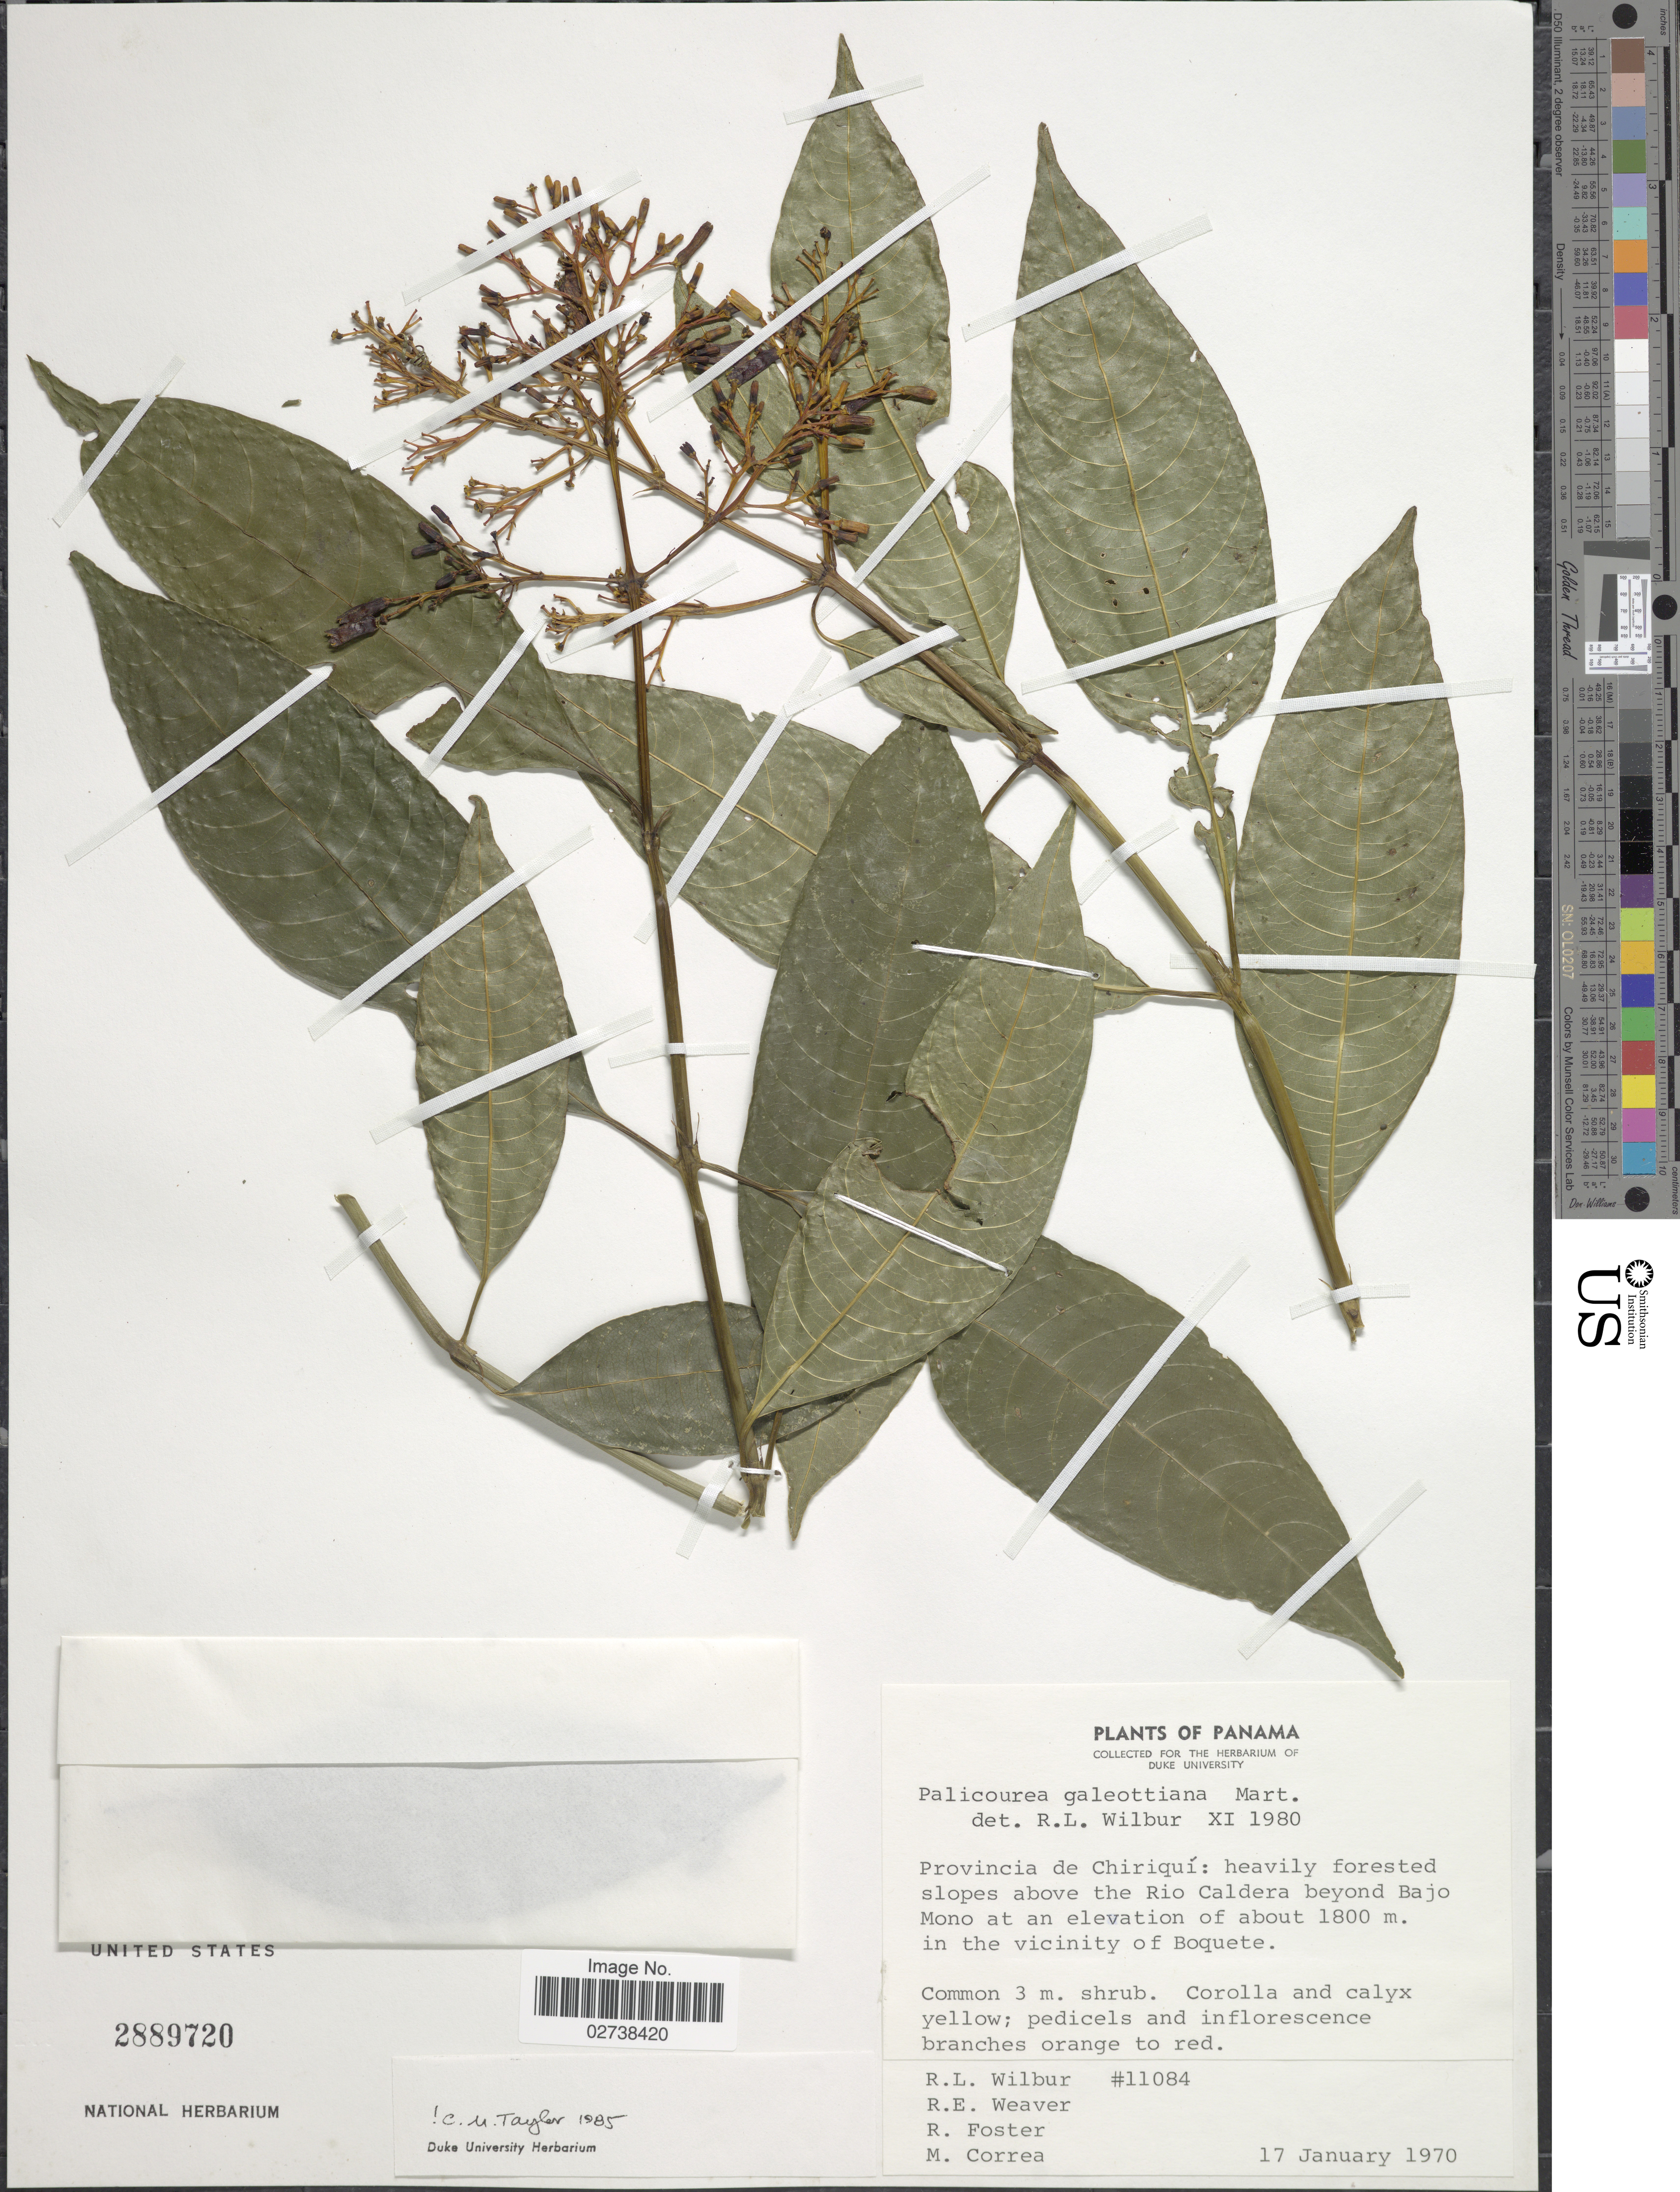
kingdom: Plantae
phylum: Tracheophyta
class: Magnoliopsida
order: Gentianales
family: Rubiaceae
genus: Palicourea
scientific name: Palicourea galeottiana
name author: M. Martens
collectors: R. L. Wilbur, R. E. Weaver, R. Foster & M. Correa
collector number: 11084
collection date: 1970-01-17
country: Panama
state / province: Chiriqui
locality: Provincia de Chiriqui: heavily forested slopes above the Rio Caldera beyond Bajo Mono, in the vicinity of Boquete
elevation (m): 1800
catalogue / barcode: US 2889720